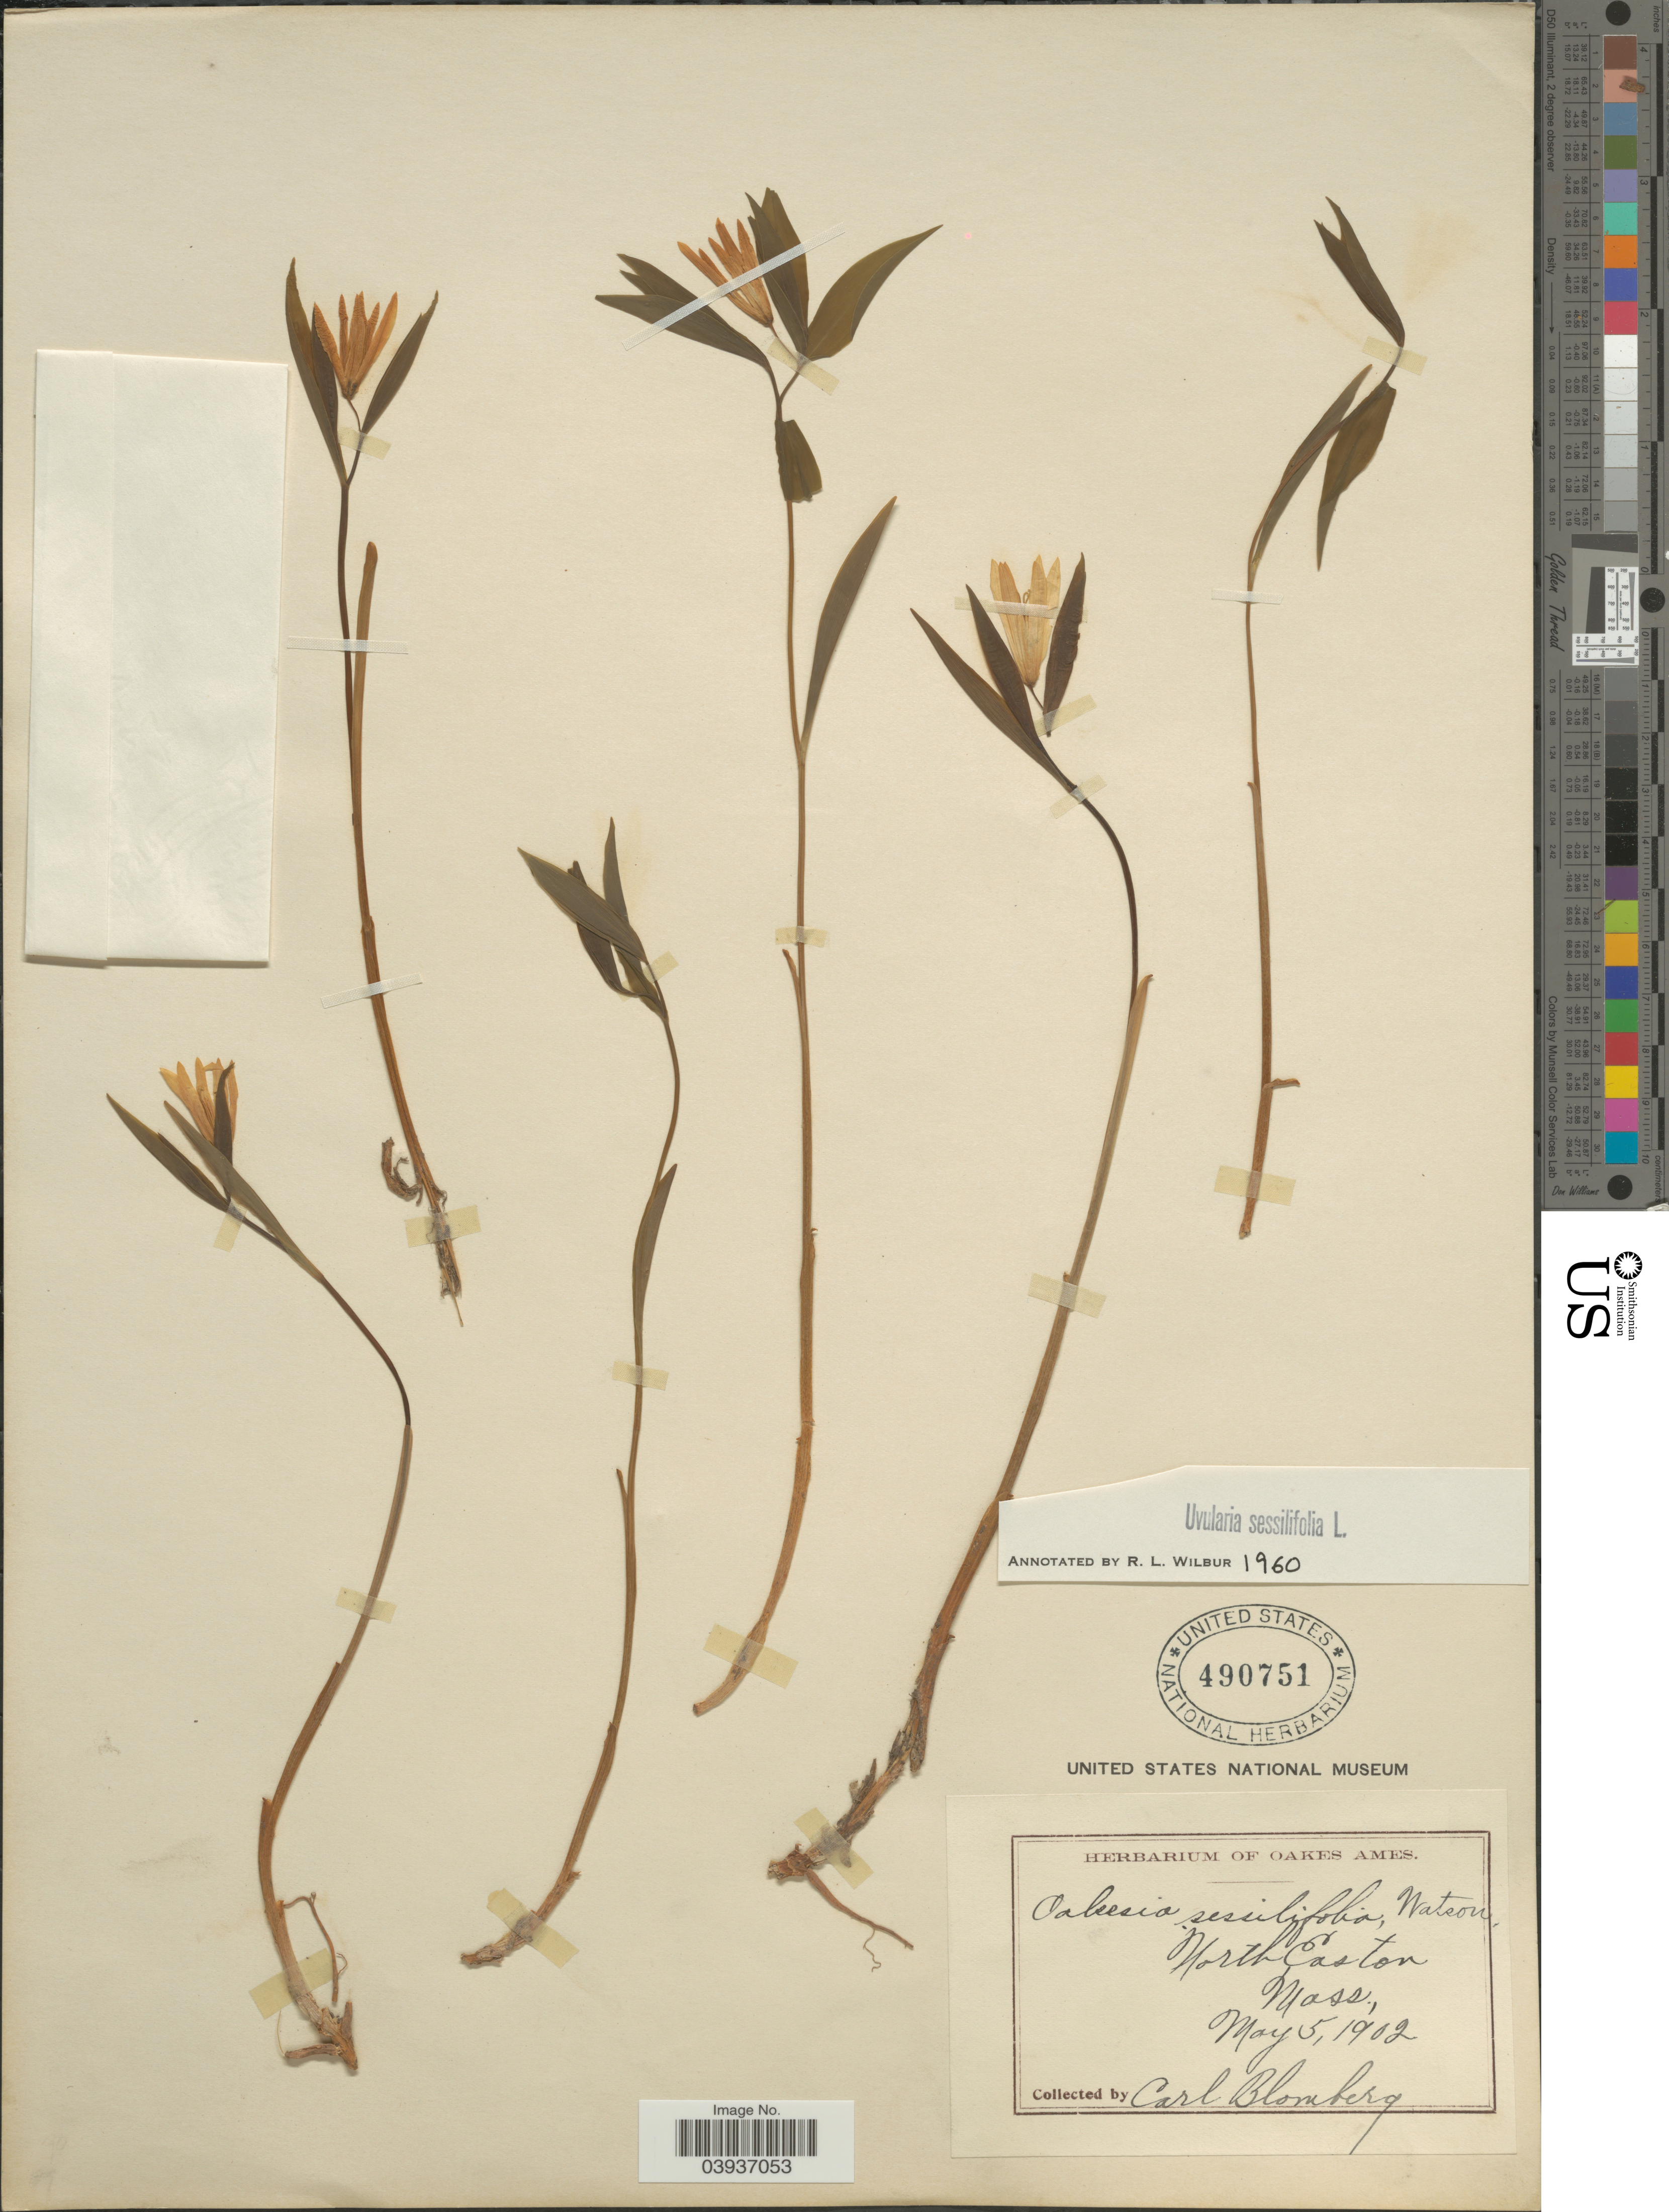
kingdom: Plantae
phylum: Tracheophyta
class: Liliopsida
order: Liliales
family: Colchicaceae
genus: Uvularia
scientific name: Uvularia sessilifolia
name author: L.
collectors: A. Blomberg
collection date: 1902-05-05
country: United States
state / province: Massachusetts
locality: North Easton.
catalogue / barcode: US 490751